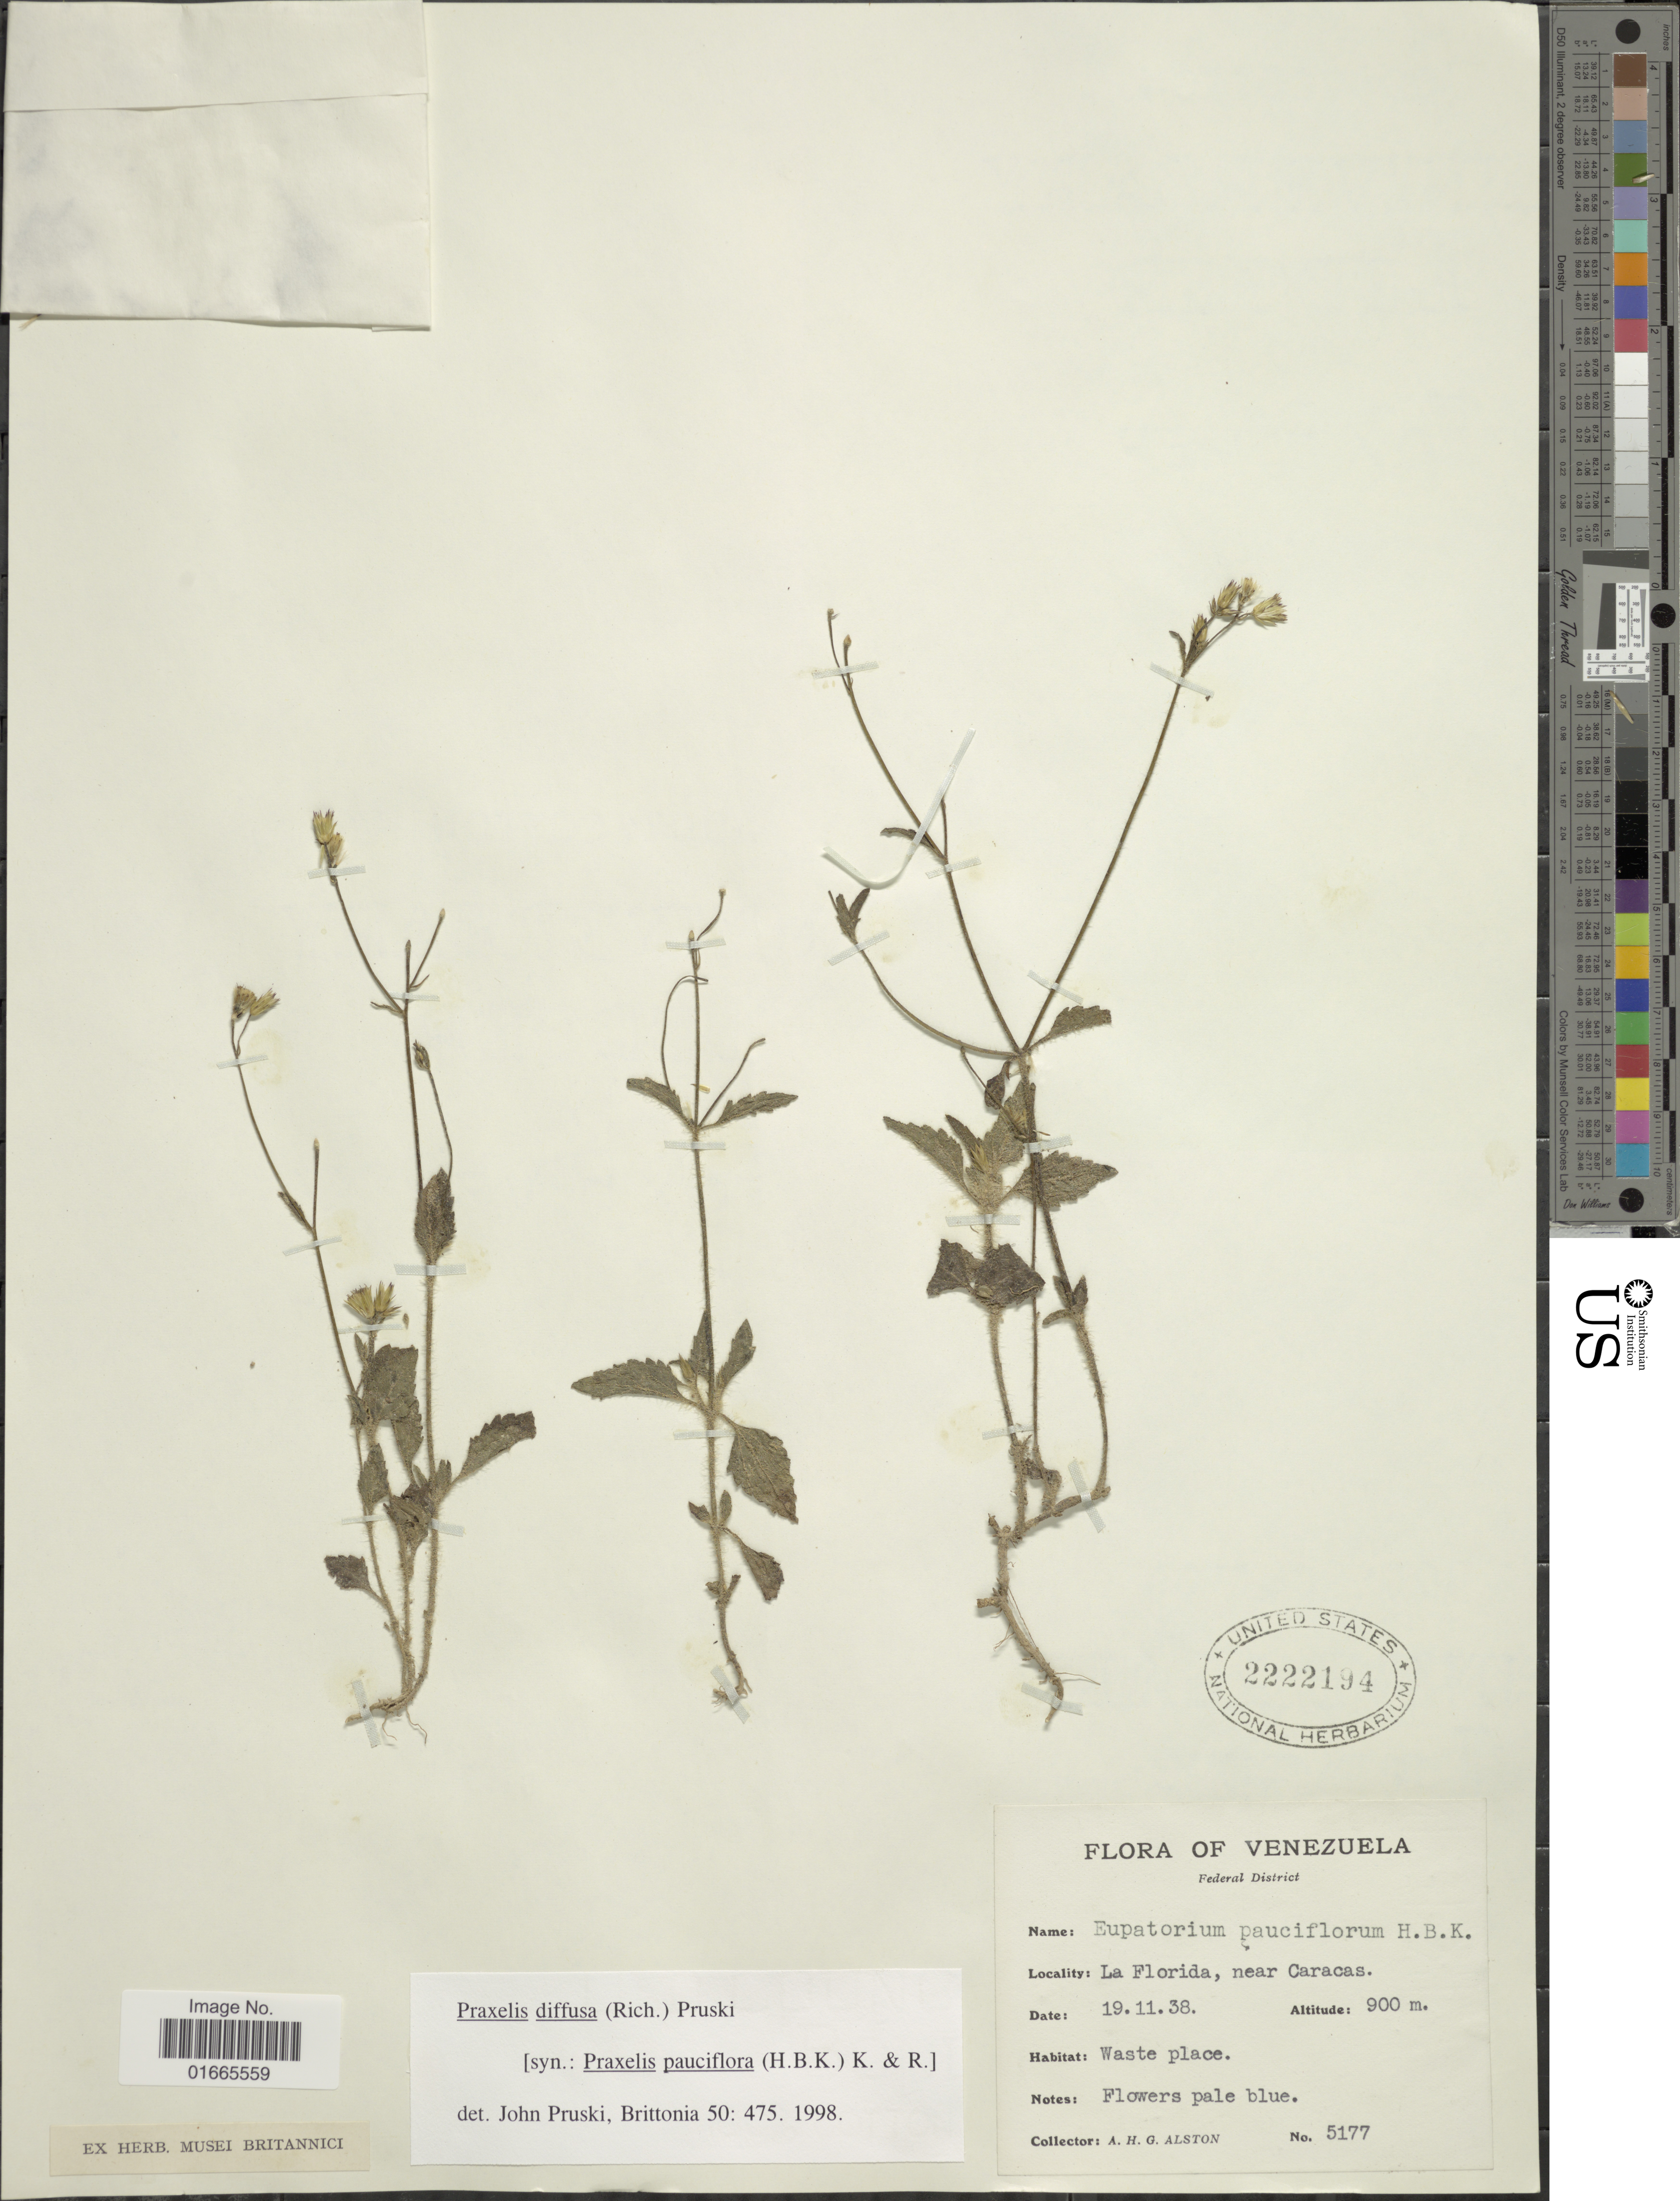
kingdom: Plantae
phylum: Tracheophyta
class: Magnoliopsida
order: Asterales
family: Asteraceae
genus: Praxelis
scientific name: Praxelis diffusa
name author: (Rich.) Pruski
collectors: A. H. Alston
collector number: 5177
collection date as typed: Transcribed d/m/y: 19/11/38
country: Venezuela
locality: Federal District, La Florida, near Caracas.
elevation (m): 900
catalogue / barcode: US 2222194